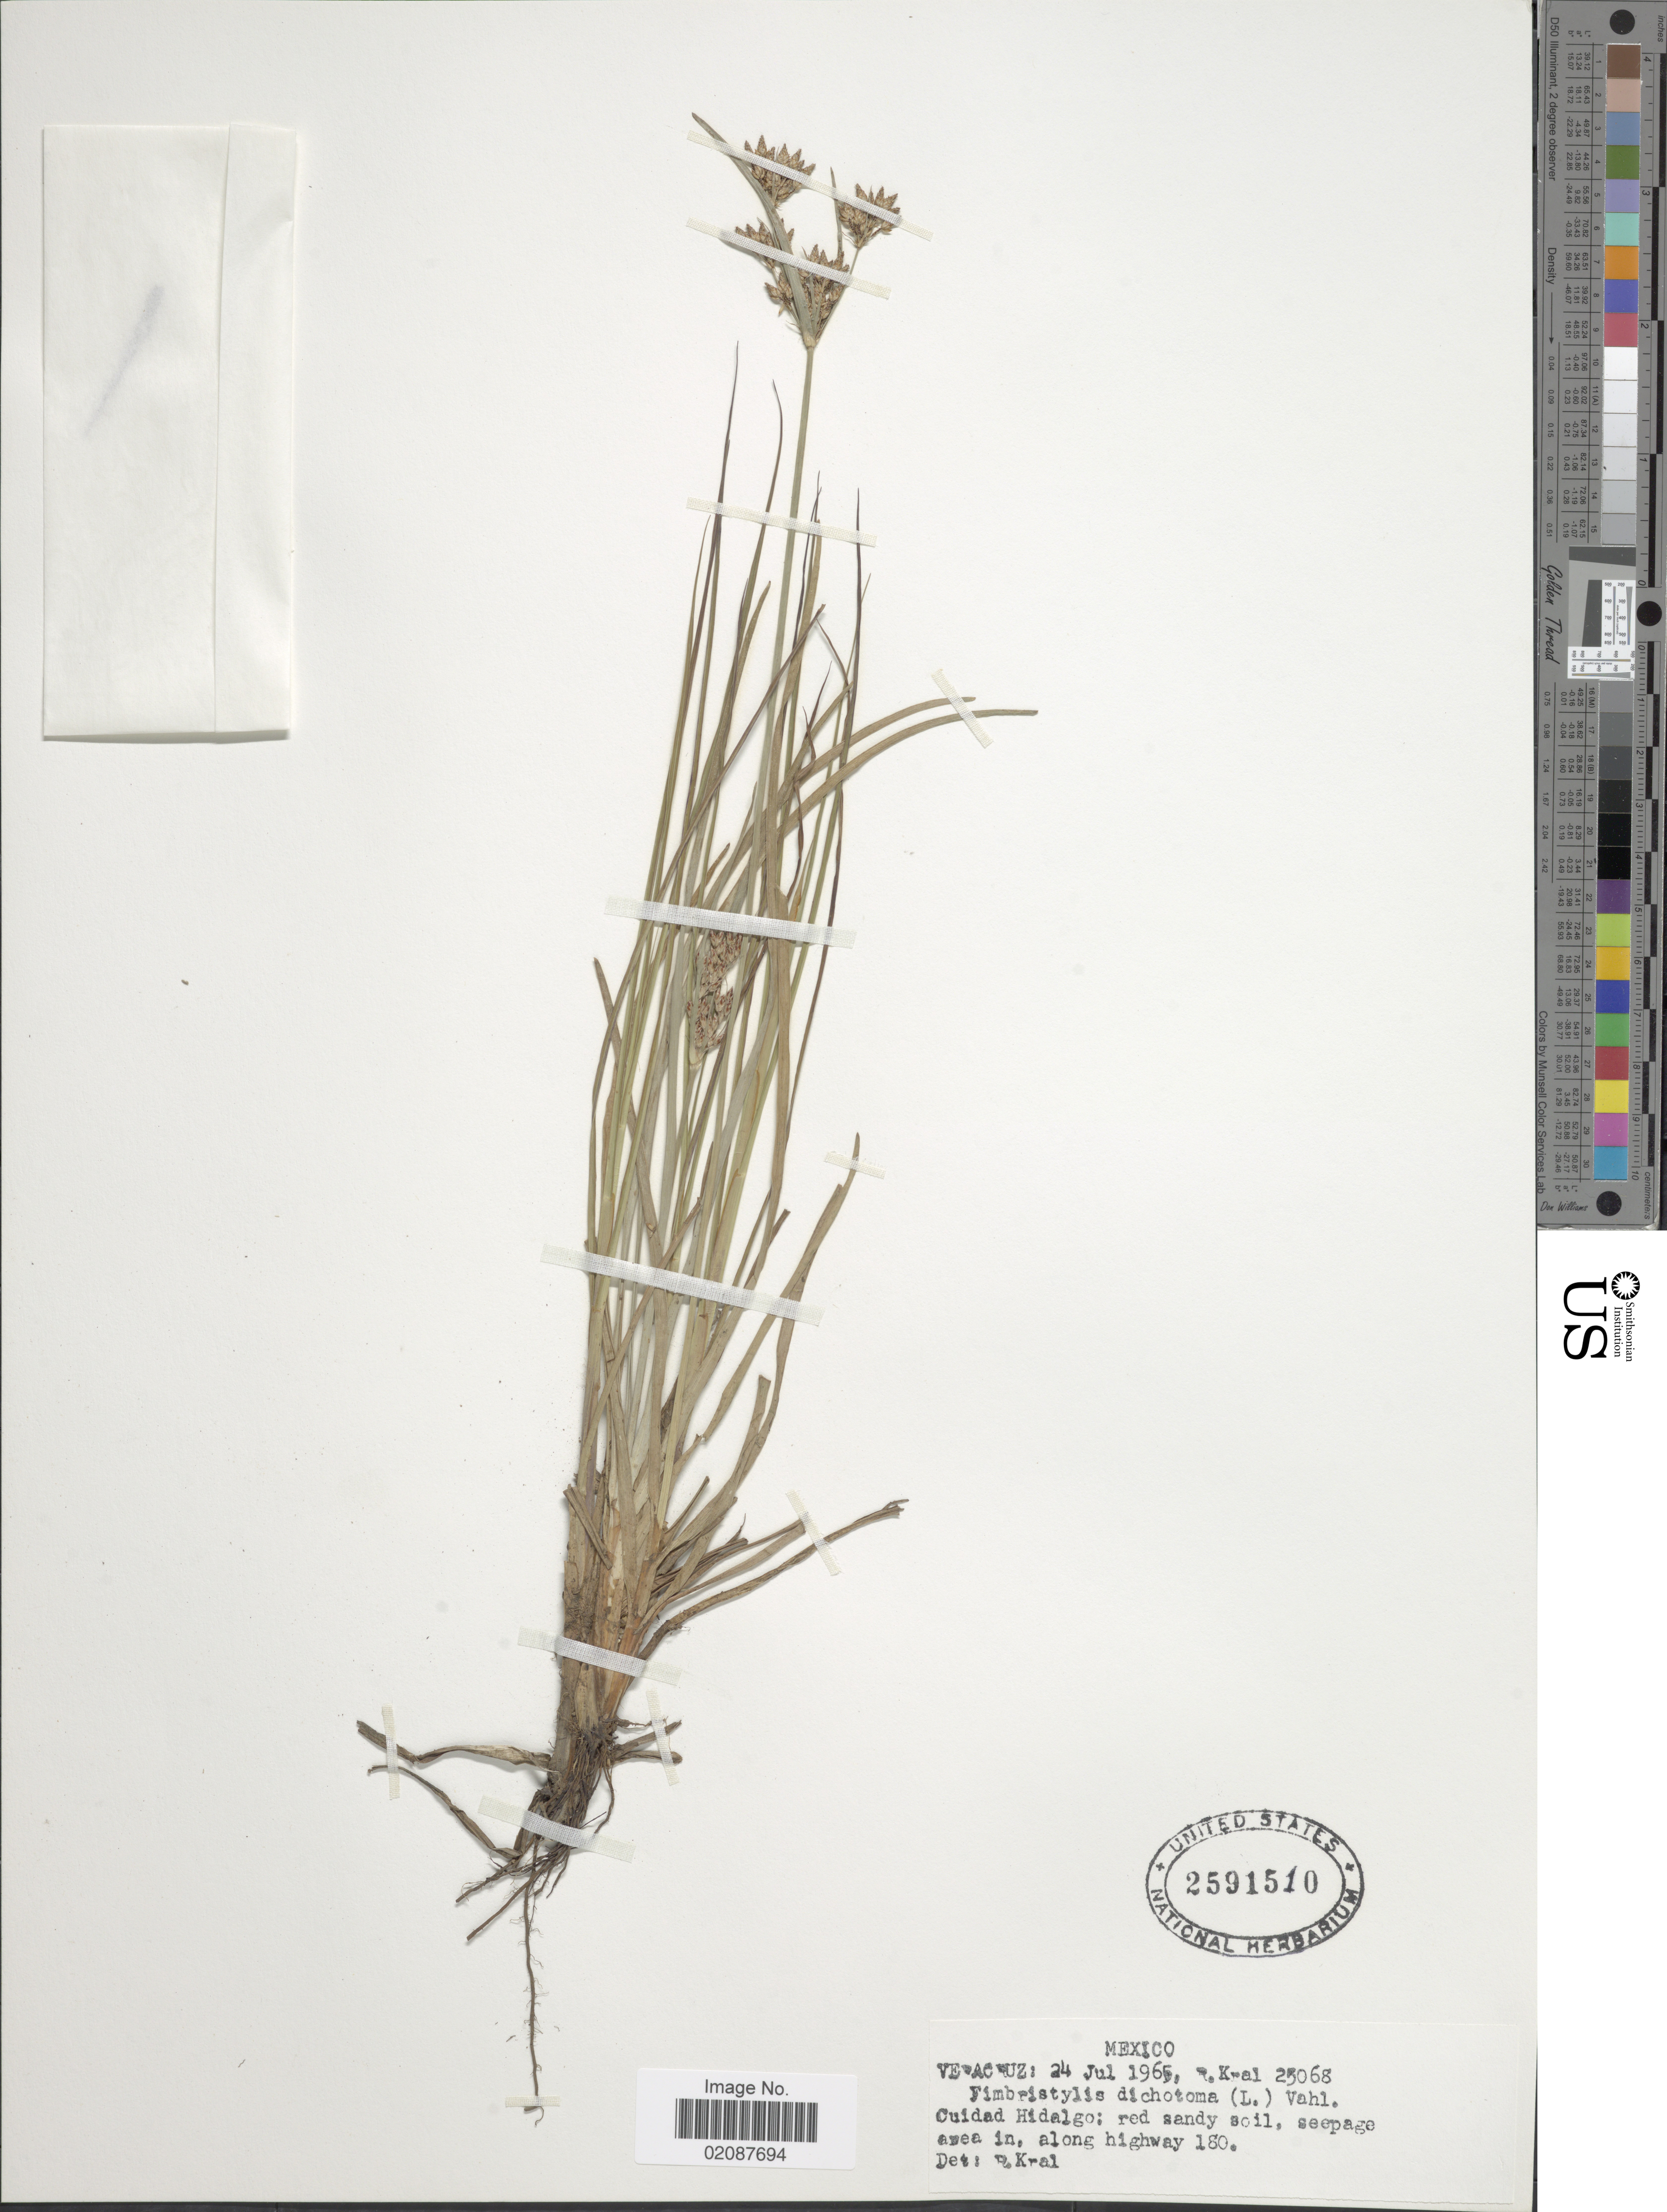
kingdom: Plantae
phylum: Tracheophyta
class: Liliopsida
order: Poales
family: Cyperaceae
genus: Fimbristylis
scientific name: Fimbristylis dichotoma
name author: (L.) Vahl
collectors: R. Kral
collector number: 25068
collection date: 1965-07-24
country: Mexico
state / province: Veracruz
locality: Veracruz, Ciudad Hidalgo, along highway 180.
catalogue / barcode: US 2591510